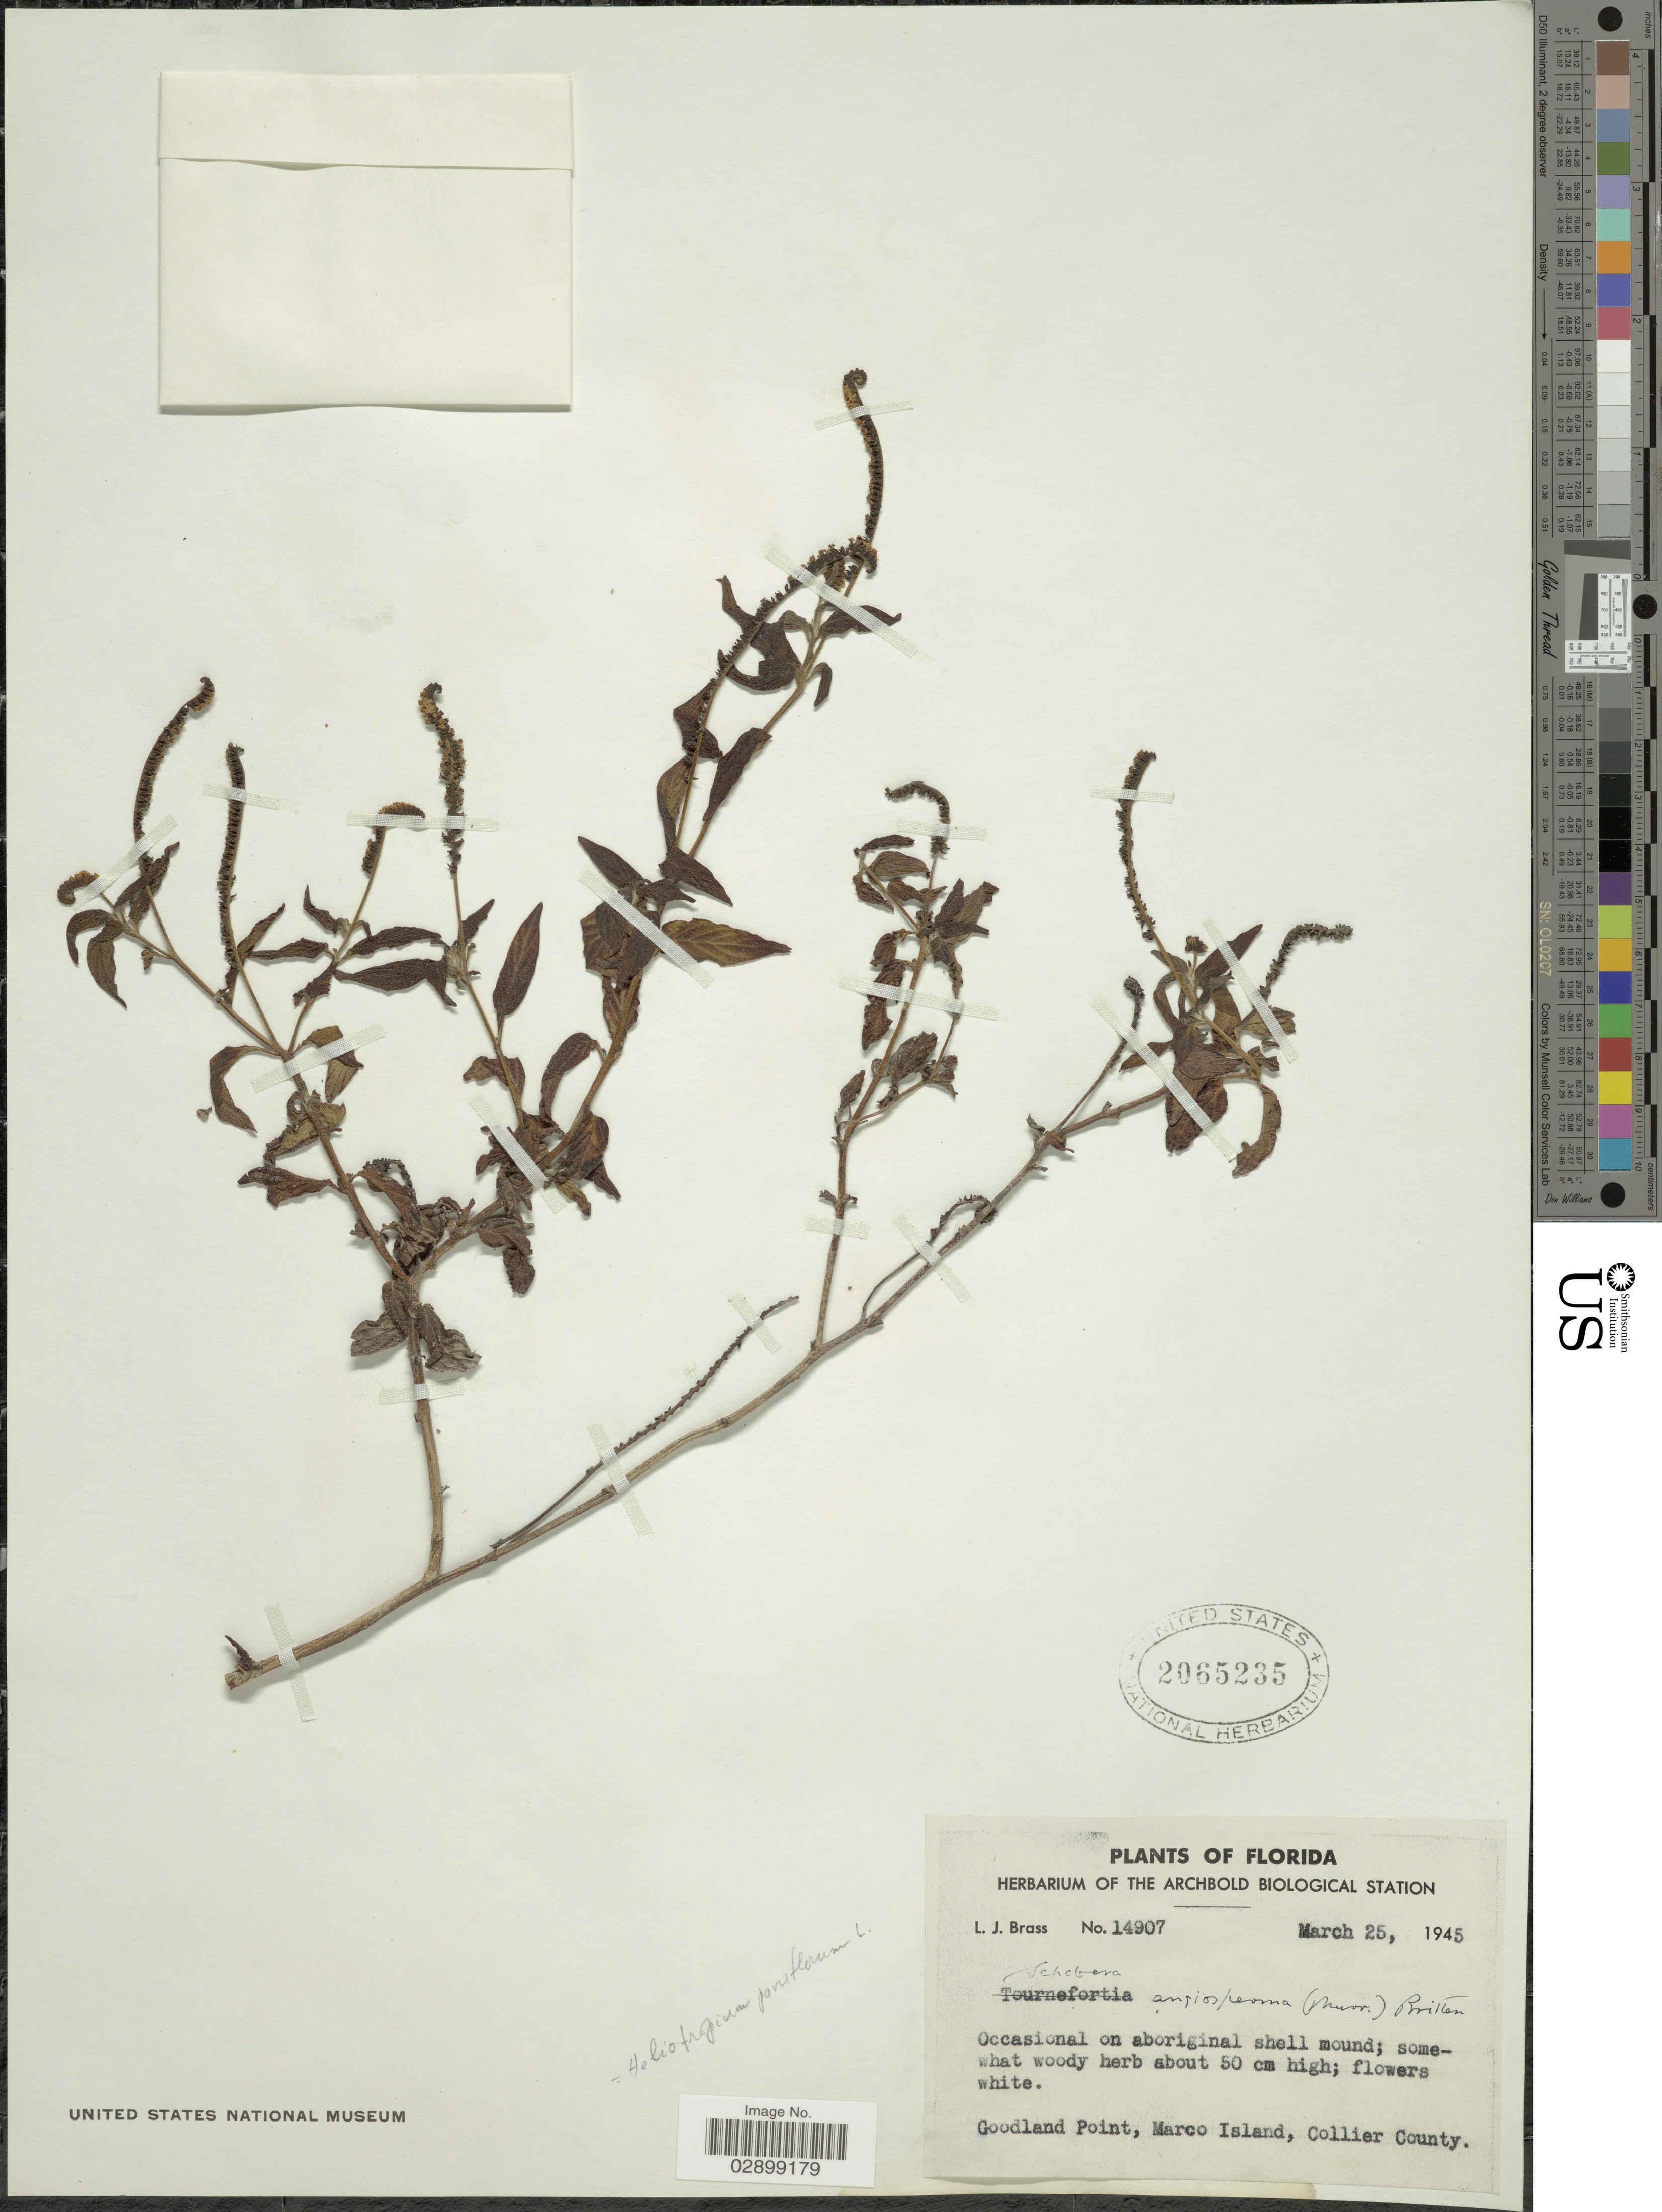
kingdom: Plantae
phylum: Tracheophyta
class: Magnoliopsida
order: Boraginales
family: Heliotropiaceae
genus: Heliotropium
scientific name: Heliotropium angiospermum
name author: Murray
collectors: L. J. Brass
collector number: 14907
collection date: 1945-03-25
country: United States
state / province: Florida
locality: Goodland Point, Marco Island, Collier County.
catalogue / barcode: US 2065235